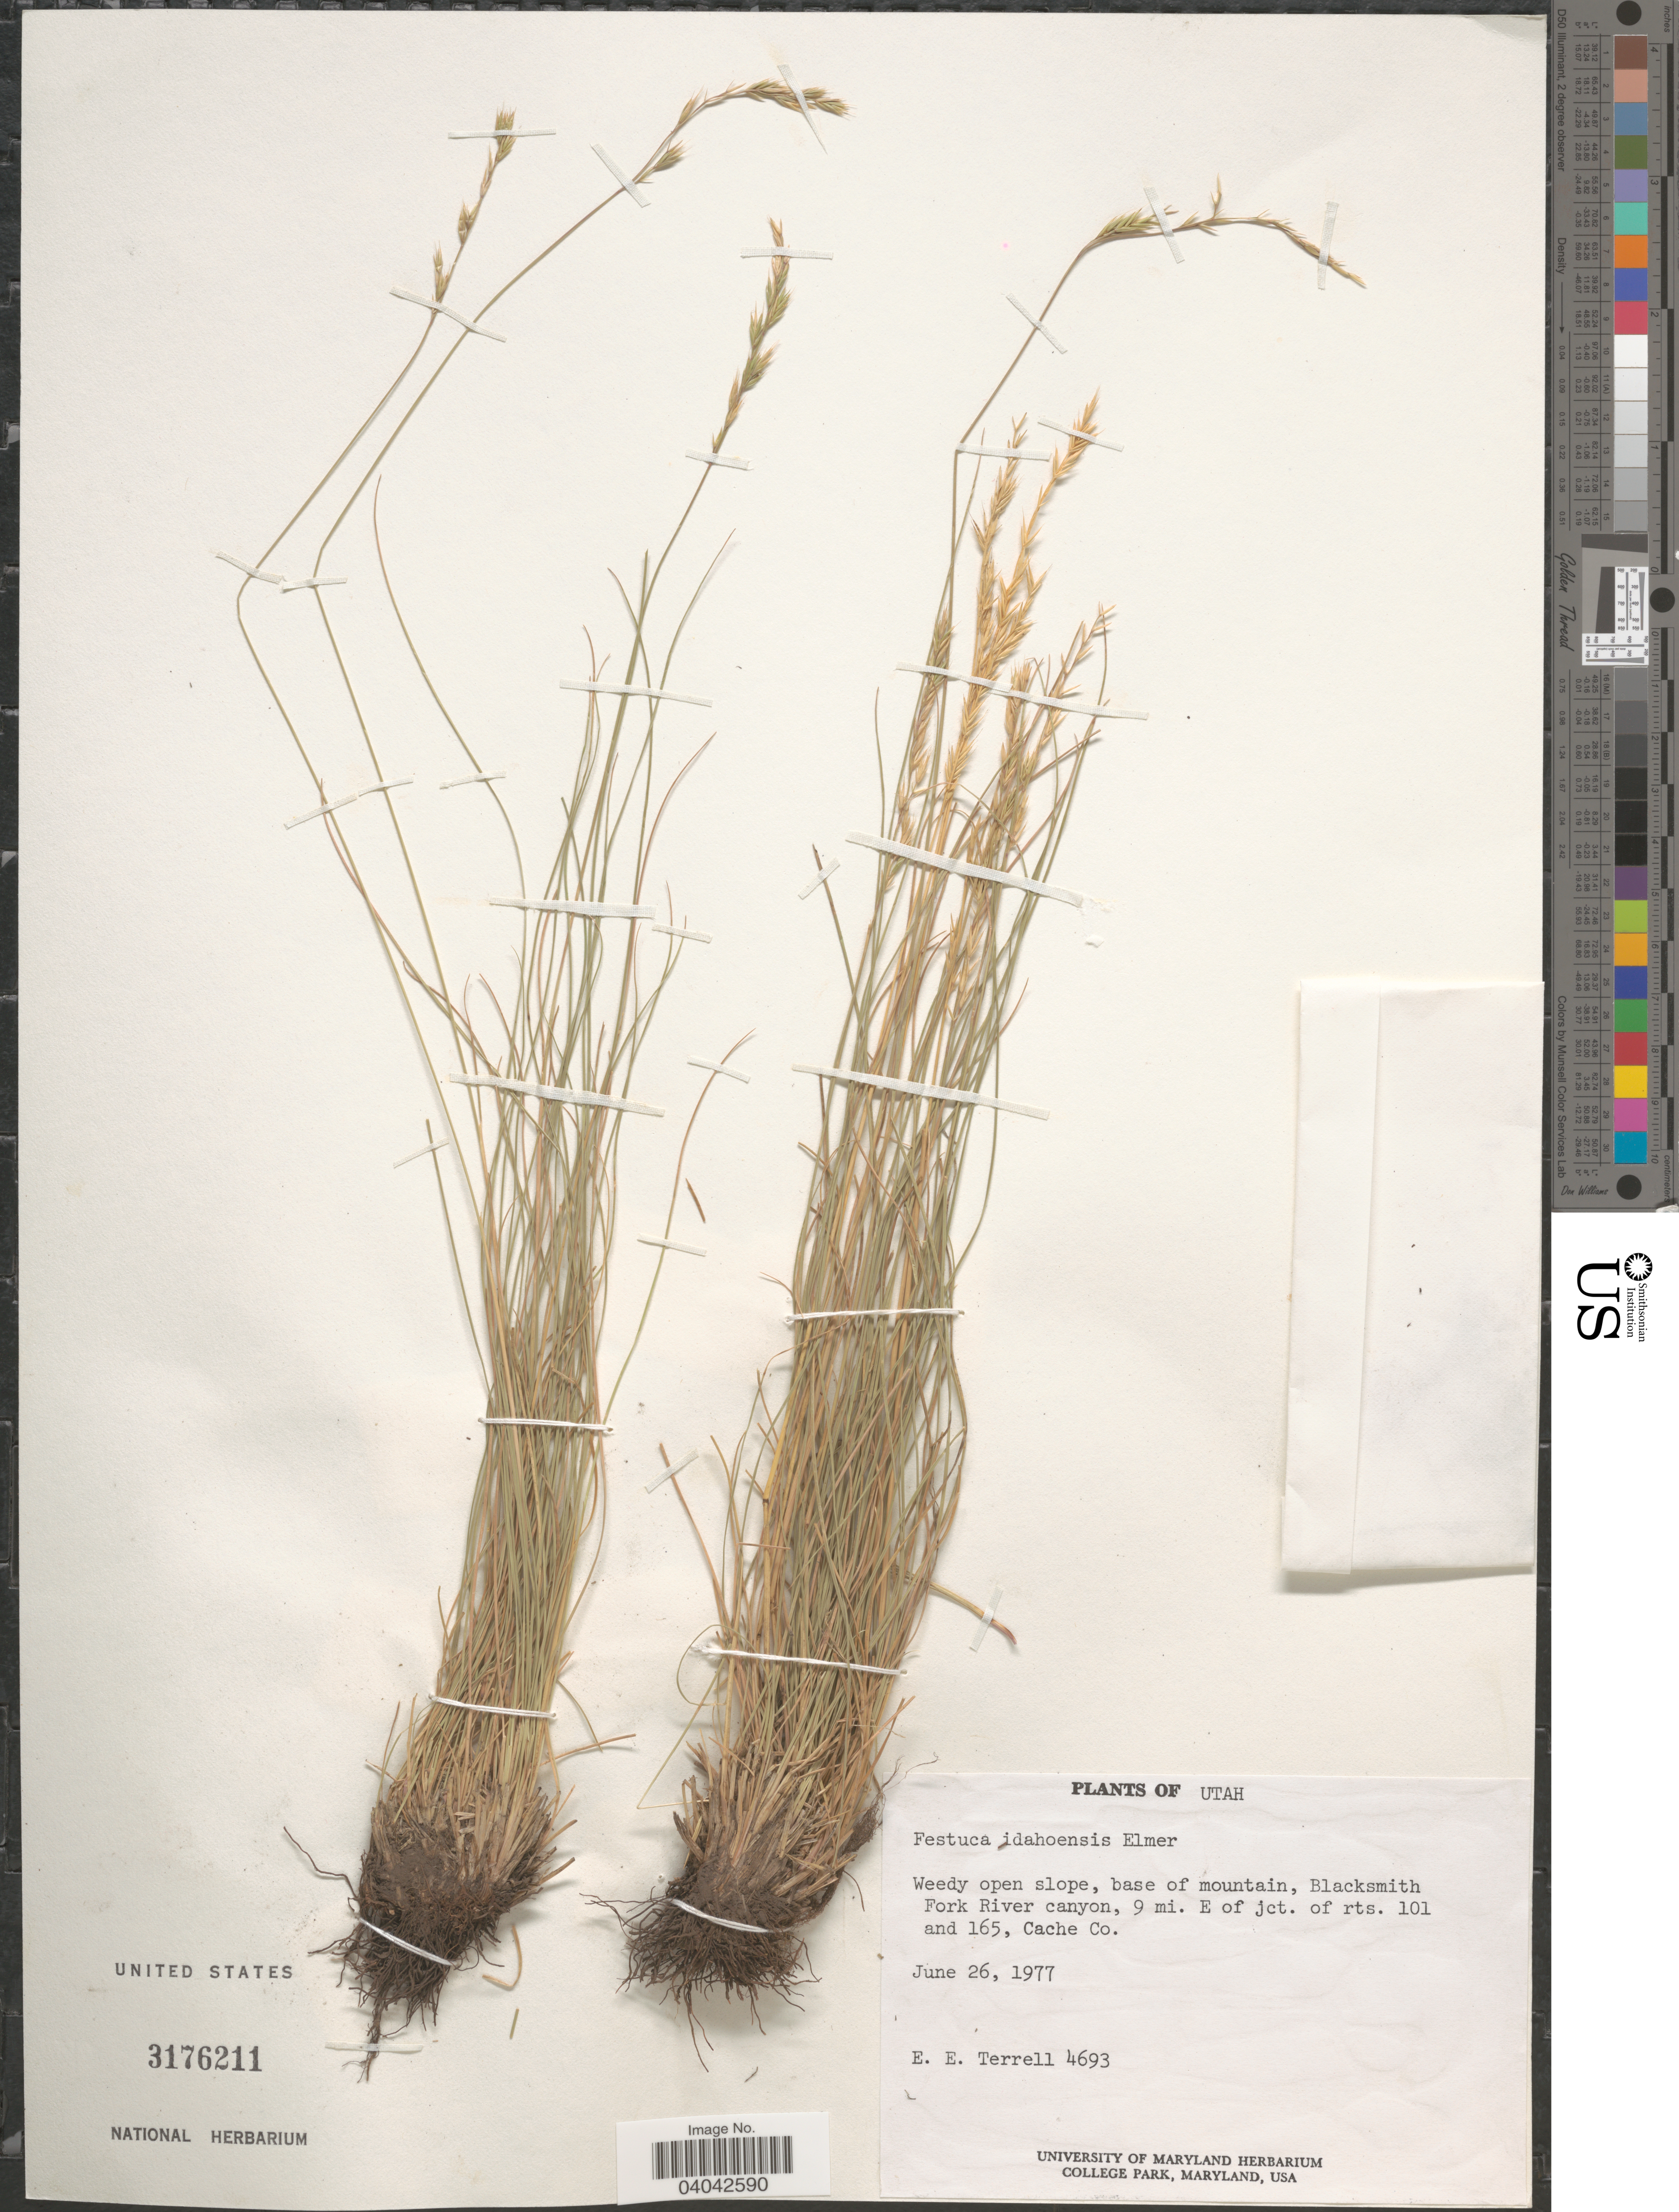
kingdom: Plantae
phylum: Tracheophyta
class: Liliopsida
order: Poales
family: Poaceae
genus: Festuca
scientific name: Festuca idahoensis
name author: Elmer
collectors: E. E. Terrell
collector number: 4693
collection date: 1977-06-26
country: United States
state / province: Utah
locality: Base of mountain, Blacksmith Fork River canyon, 9 mi. E of jct. of rts. 101 and 165, Cache Co.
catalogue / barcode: US 3176211